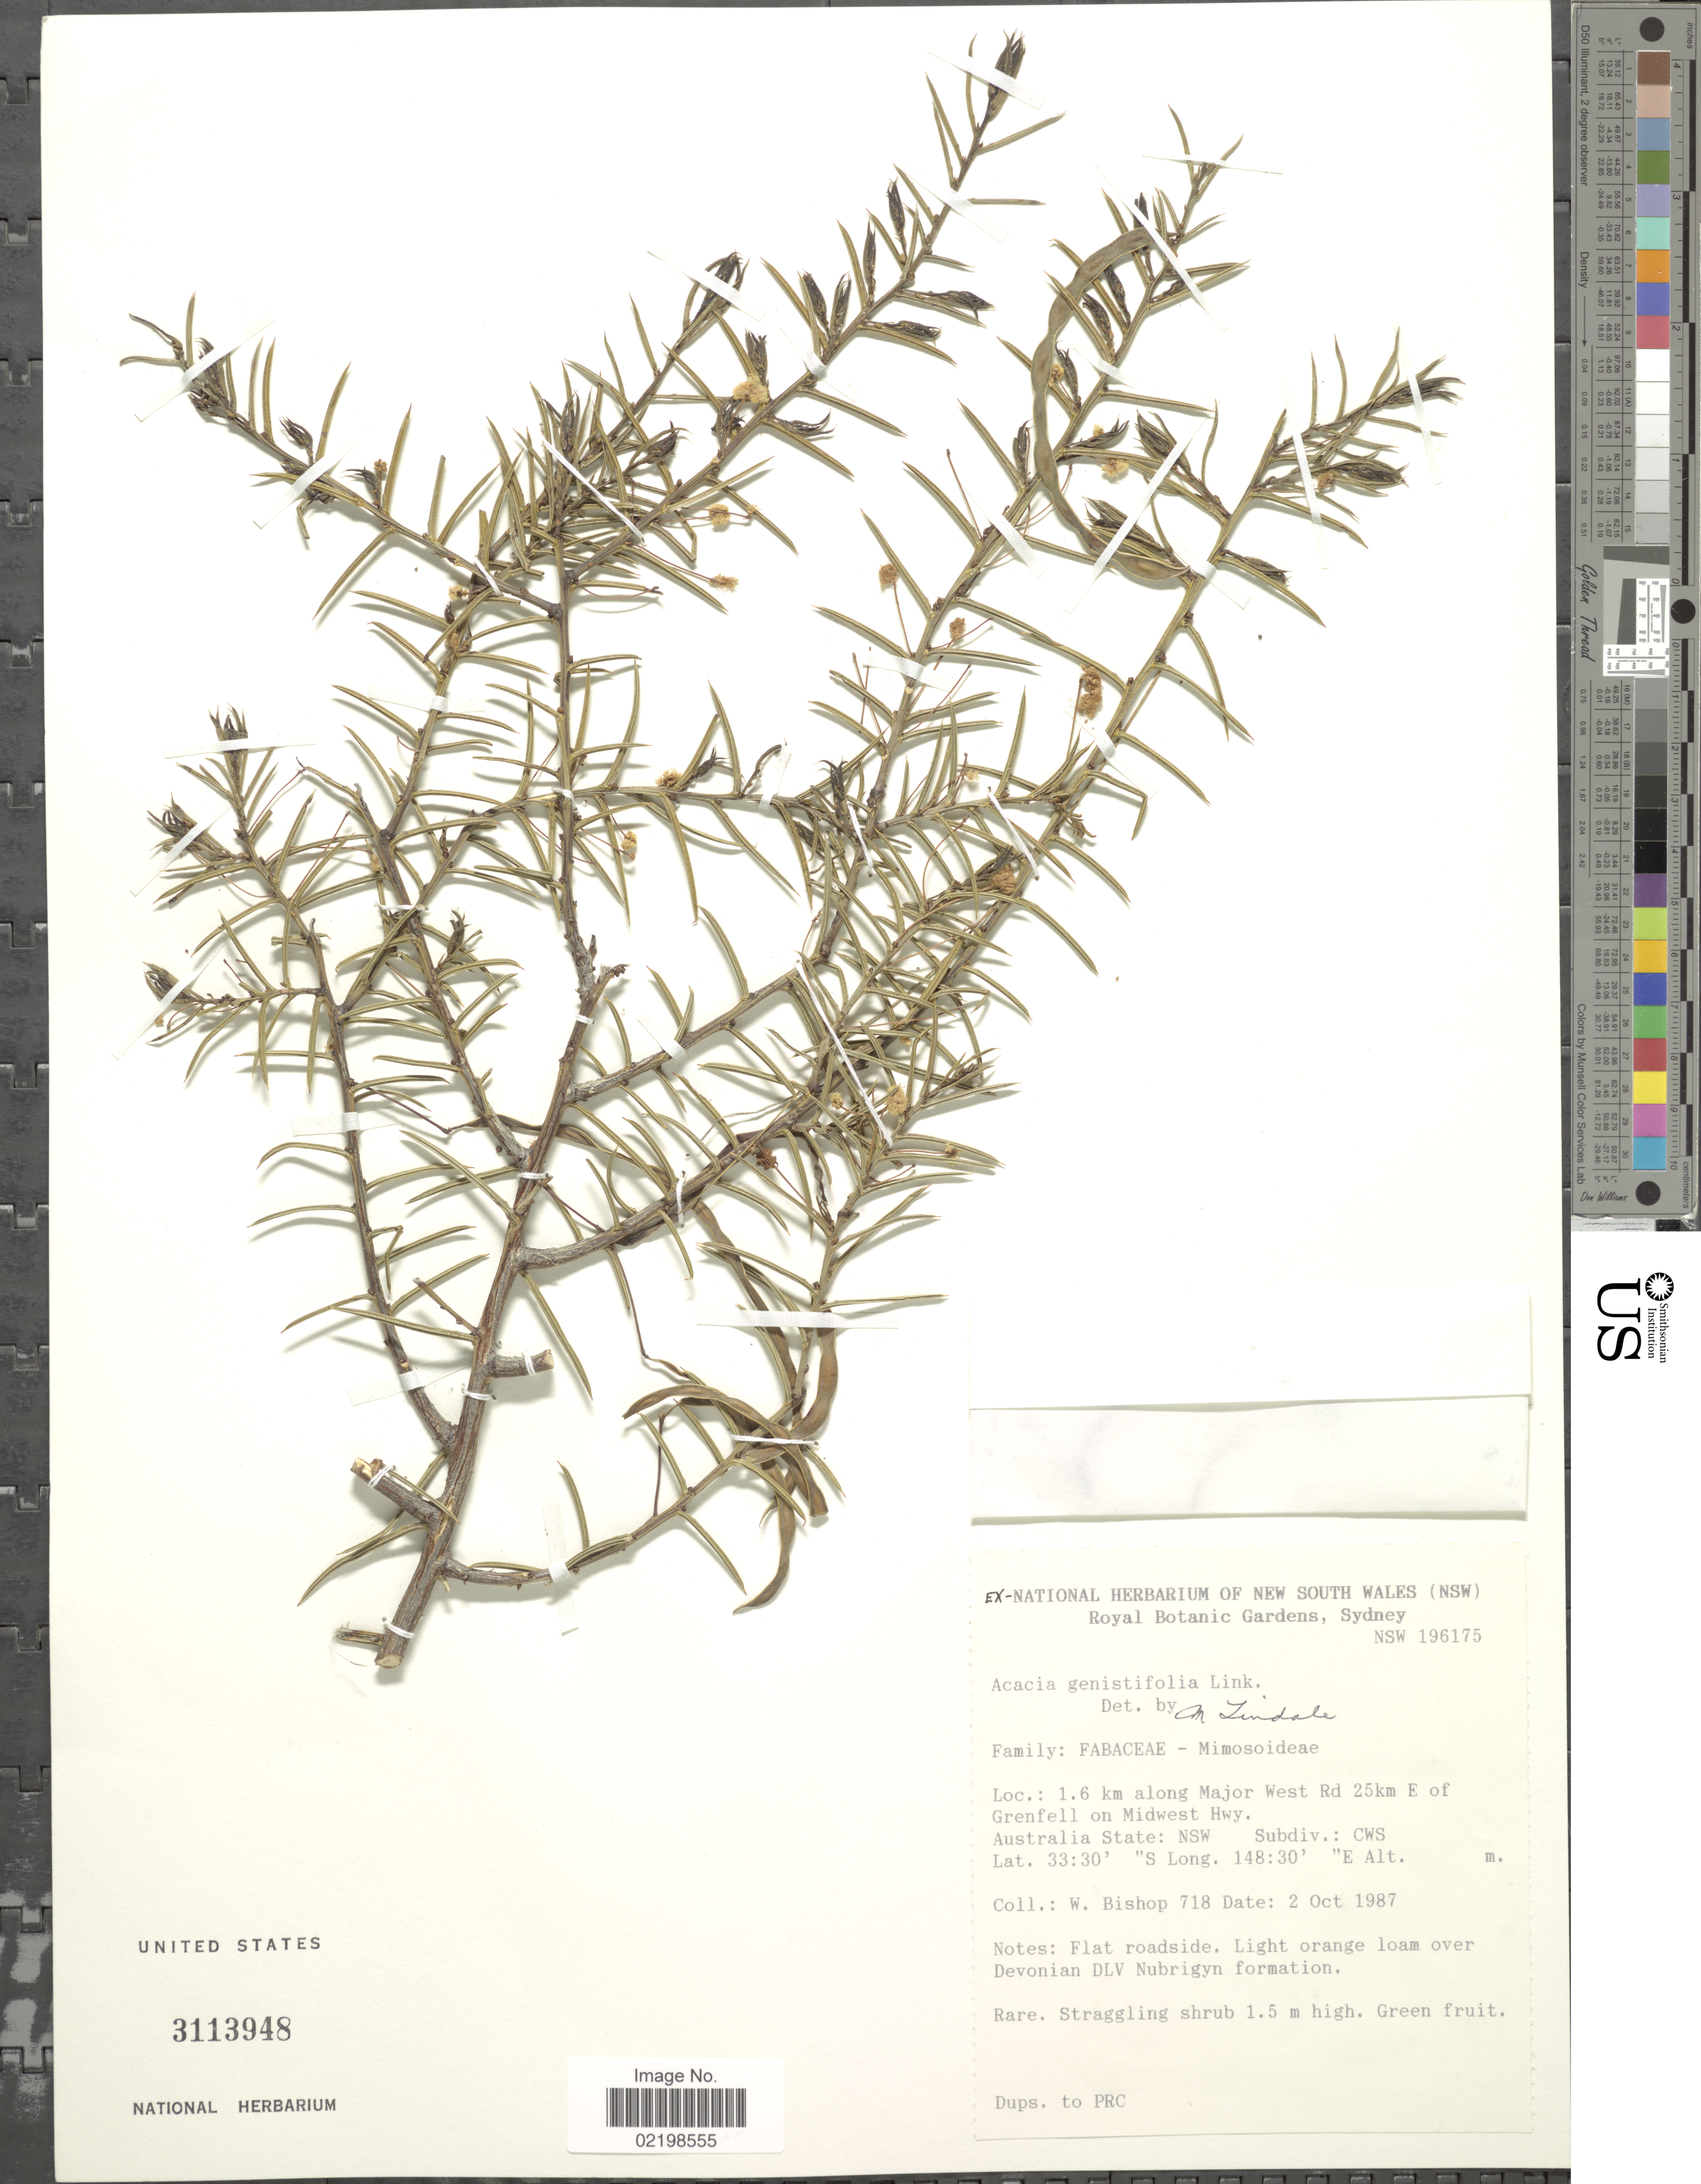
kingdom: Plantae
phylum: Tracheophyta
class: Magnoliopsida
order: Fabales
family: Fabaceae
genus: Acacia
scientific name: Acacia genistifolia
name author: Link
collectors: W. Bishop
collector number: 718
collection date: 1987-10-02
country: Australia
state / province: New South Wales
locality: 1.6 km along Major West Rd 25 km E of Grenfell on Midwest Hwy. Australia State: NSW Subdiv.: CWS.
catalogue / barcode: US 3113948